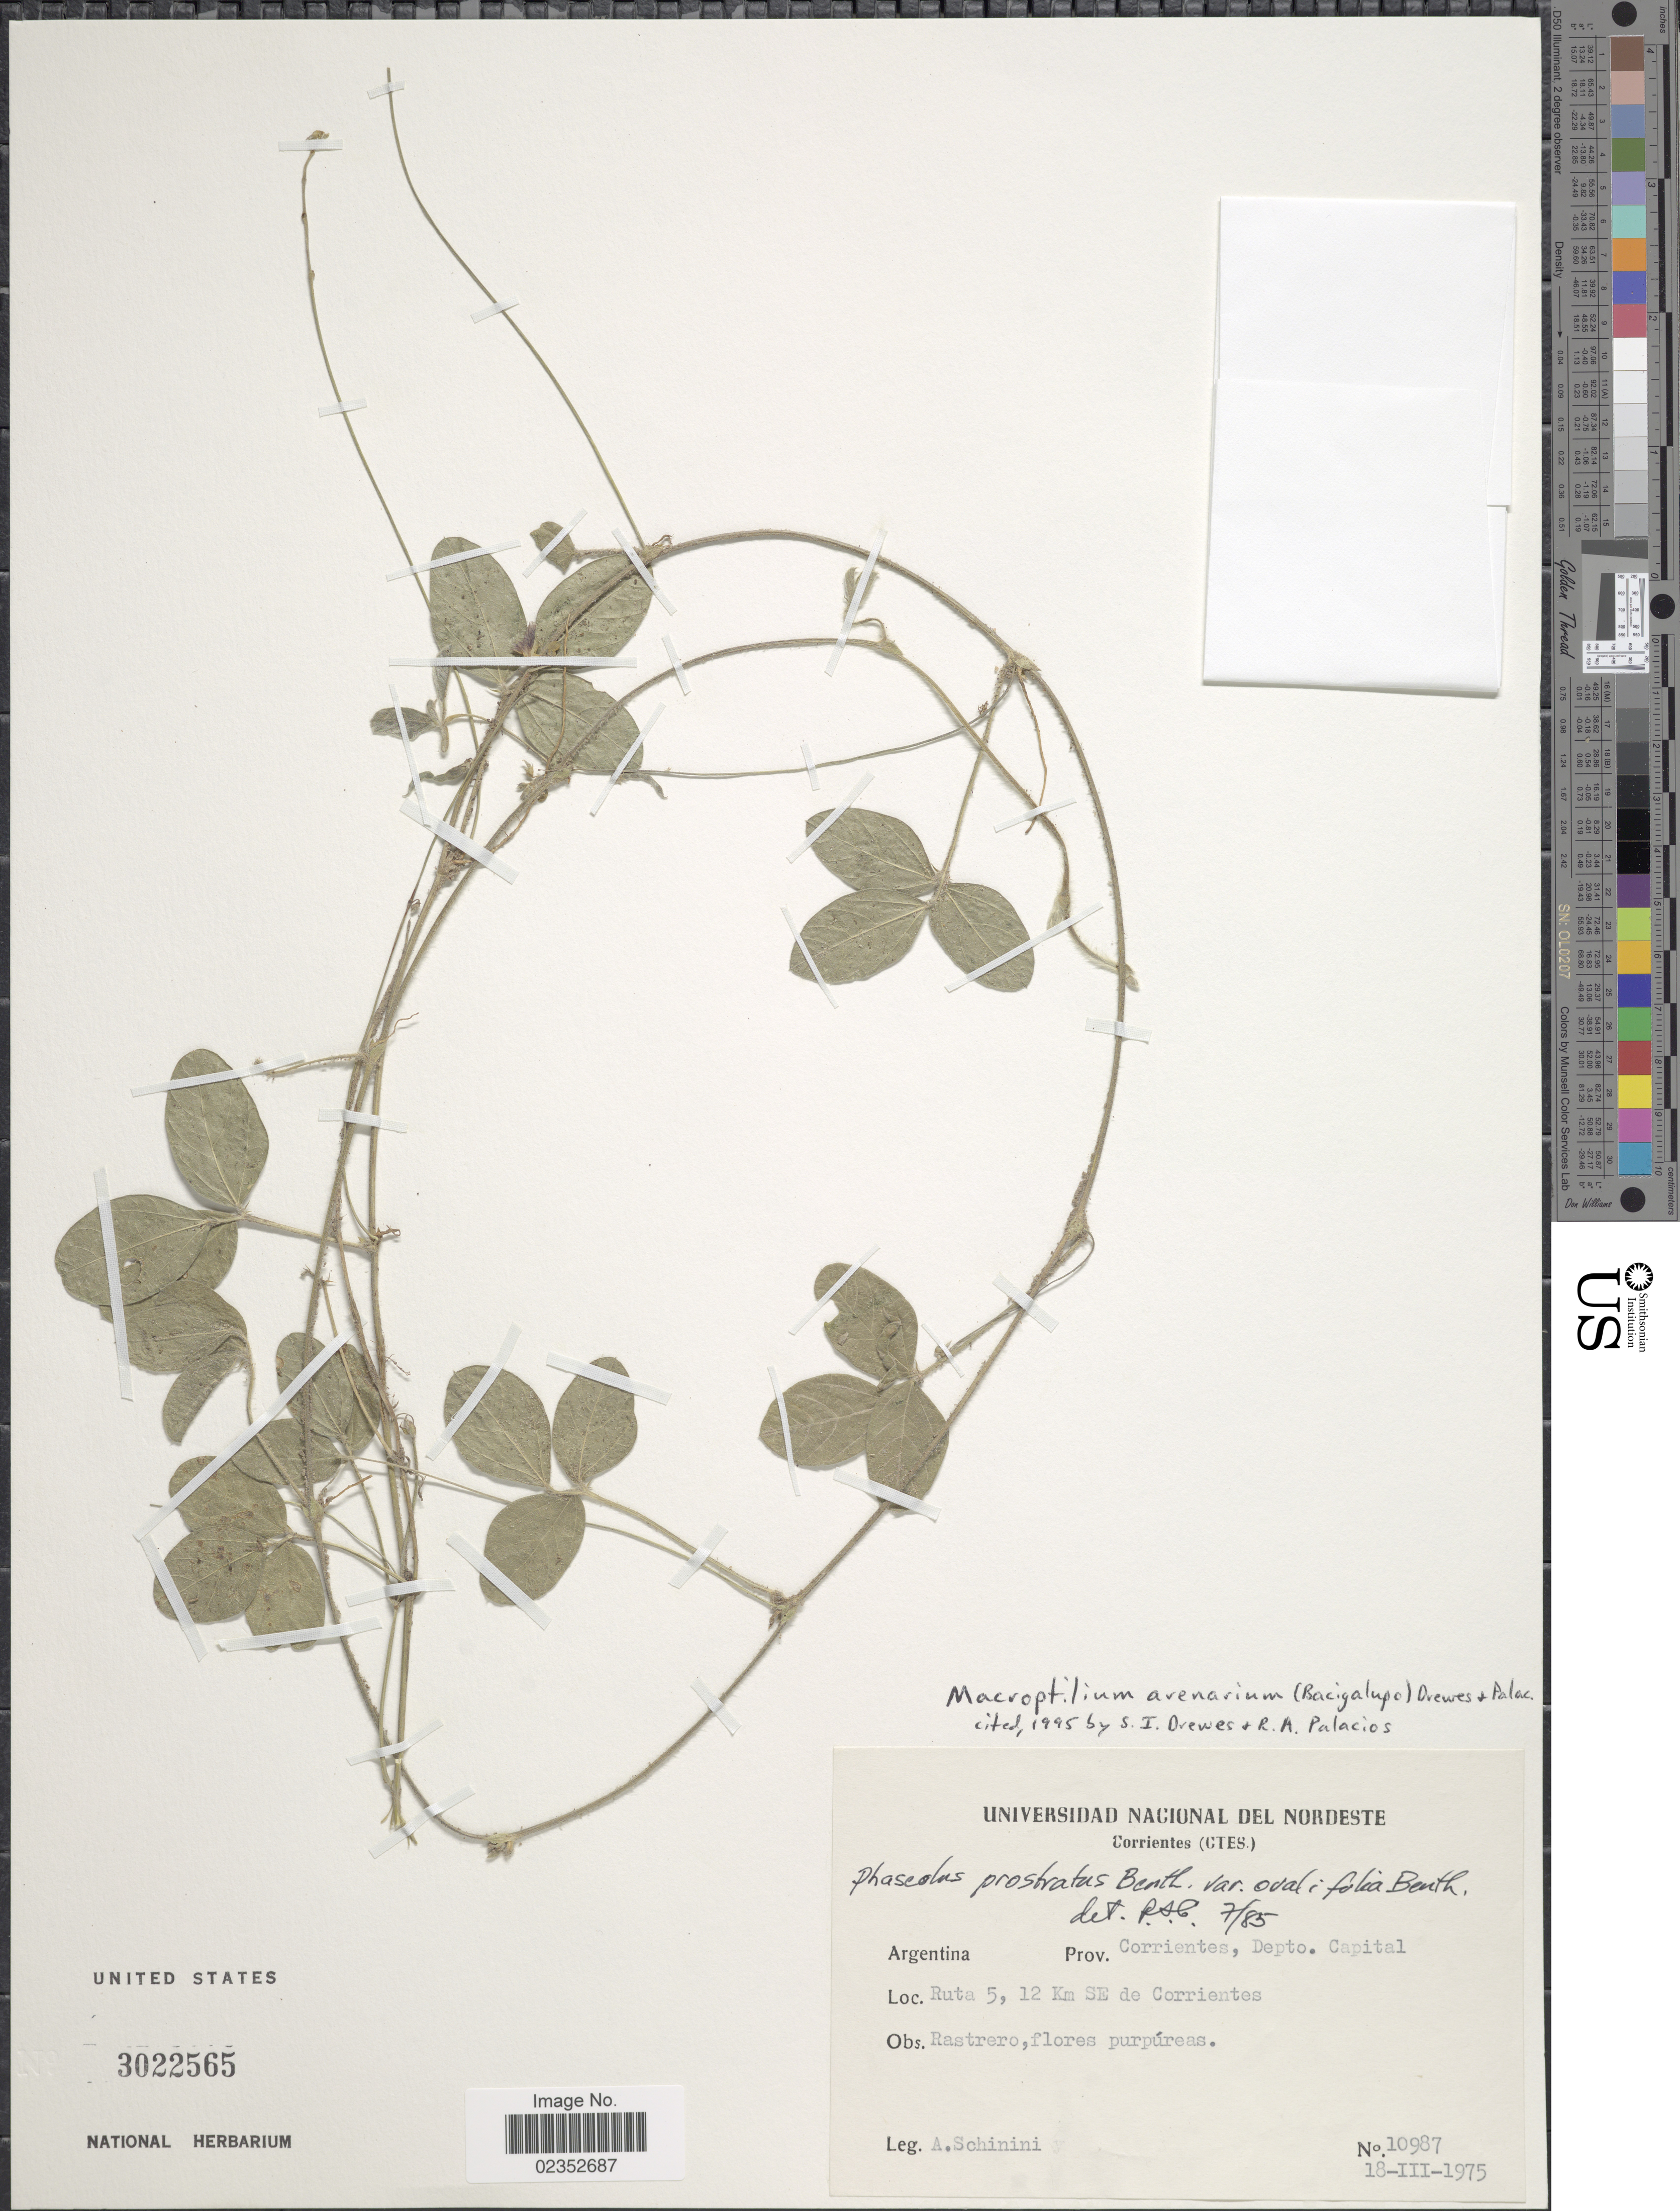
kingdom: Plantae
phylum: Tracheophyta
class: Magnoliopsida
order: Fabales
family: Fabaceae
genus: Macroptilium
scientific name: Macroptilium arenarium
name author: (Bacigalupo) S.I.Drewes & R.A. Palacios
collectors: A. Schinini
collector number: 10987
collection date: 1975-03-18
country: Argentina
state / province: Corrientes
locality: Depto. Capital, Ruta 5, 12 km SE de Corrientes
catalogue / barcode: US 3022565